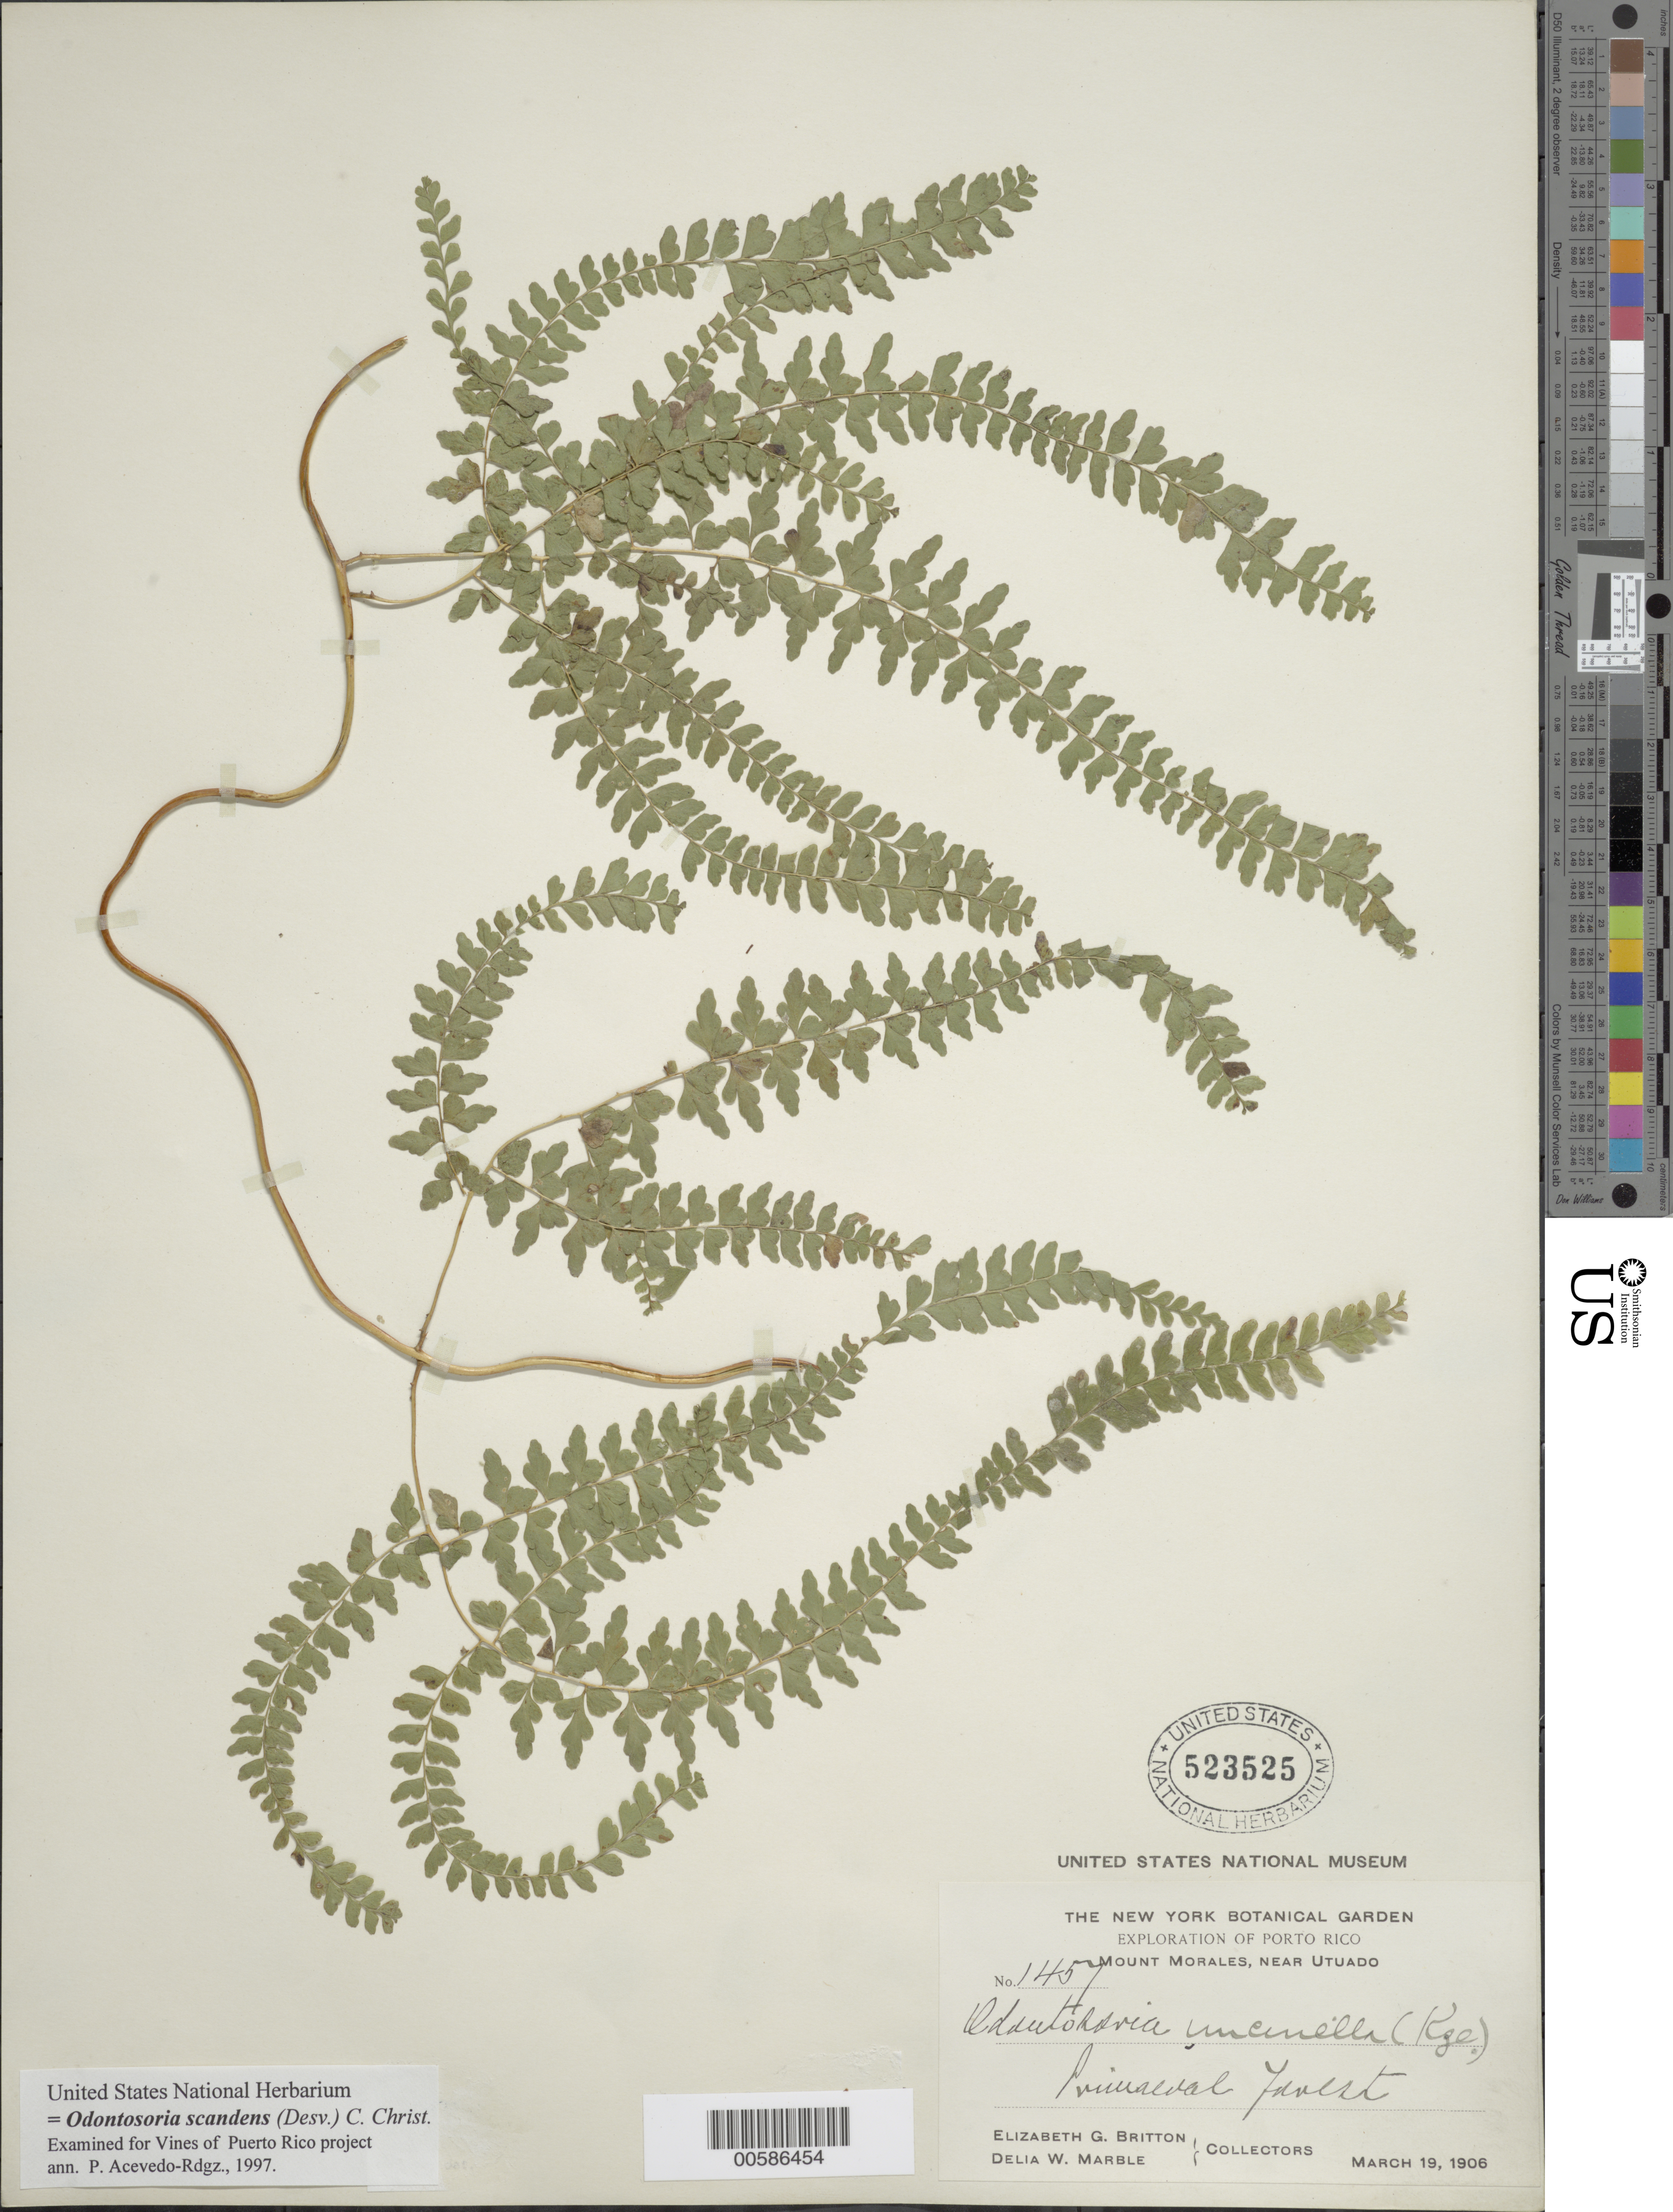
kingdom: Plantae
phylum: Tracheophyta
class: Polypodiopsida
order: Polypodiales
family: Lindsaeaceae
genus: Odontosoria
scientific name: Odontosoria scandens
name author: (Desv.) C. Chr.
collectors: E. G. Britton & D. W. Marble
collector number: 1457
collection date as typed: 19 Mar 1906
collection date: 1906-03-19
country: Puerto Rico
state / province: Utuado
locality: Mount Morales, near Utuado. Primaeval forest.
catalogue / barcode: US 523525